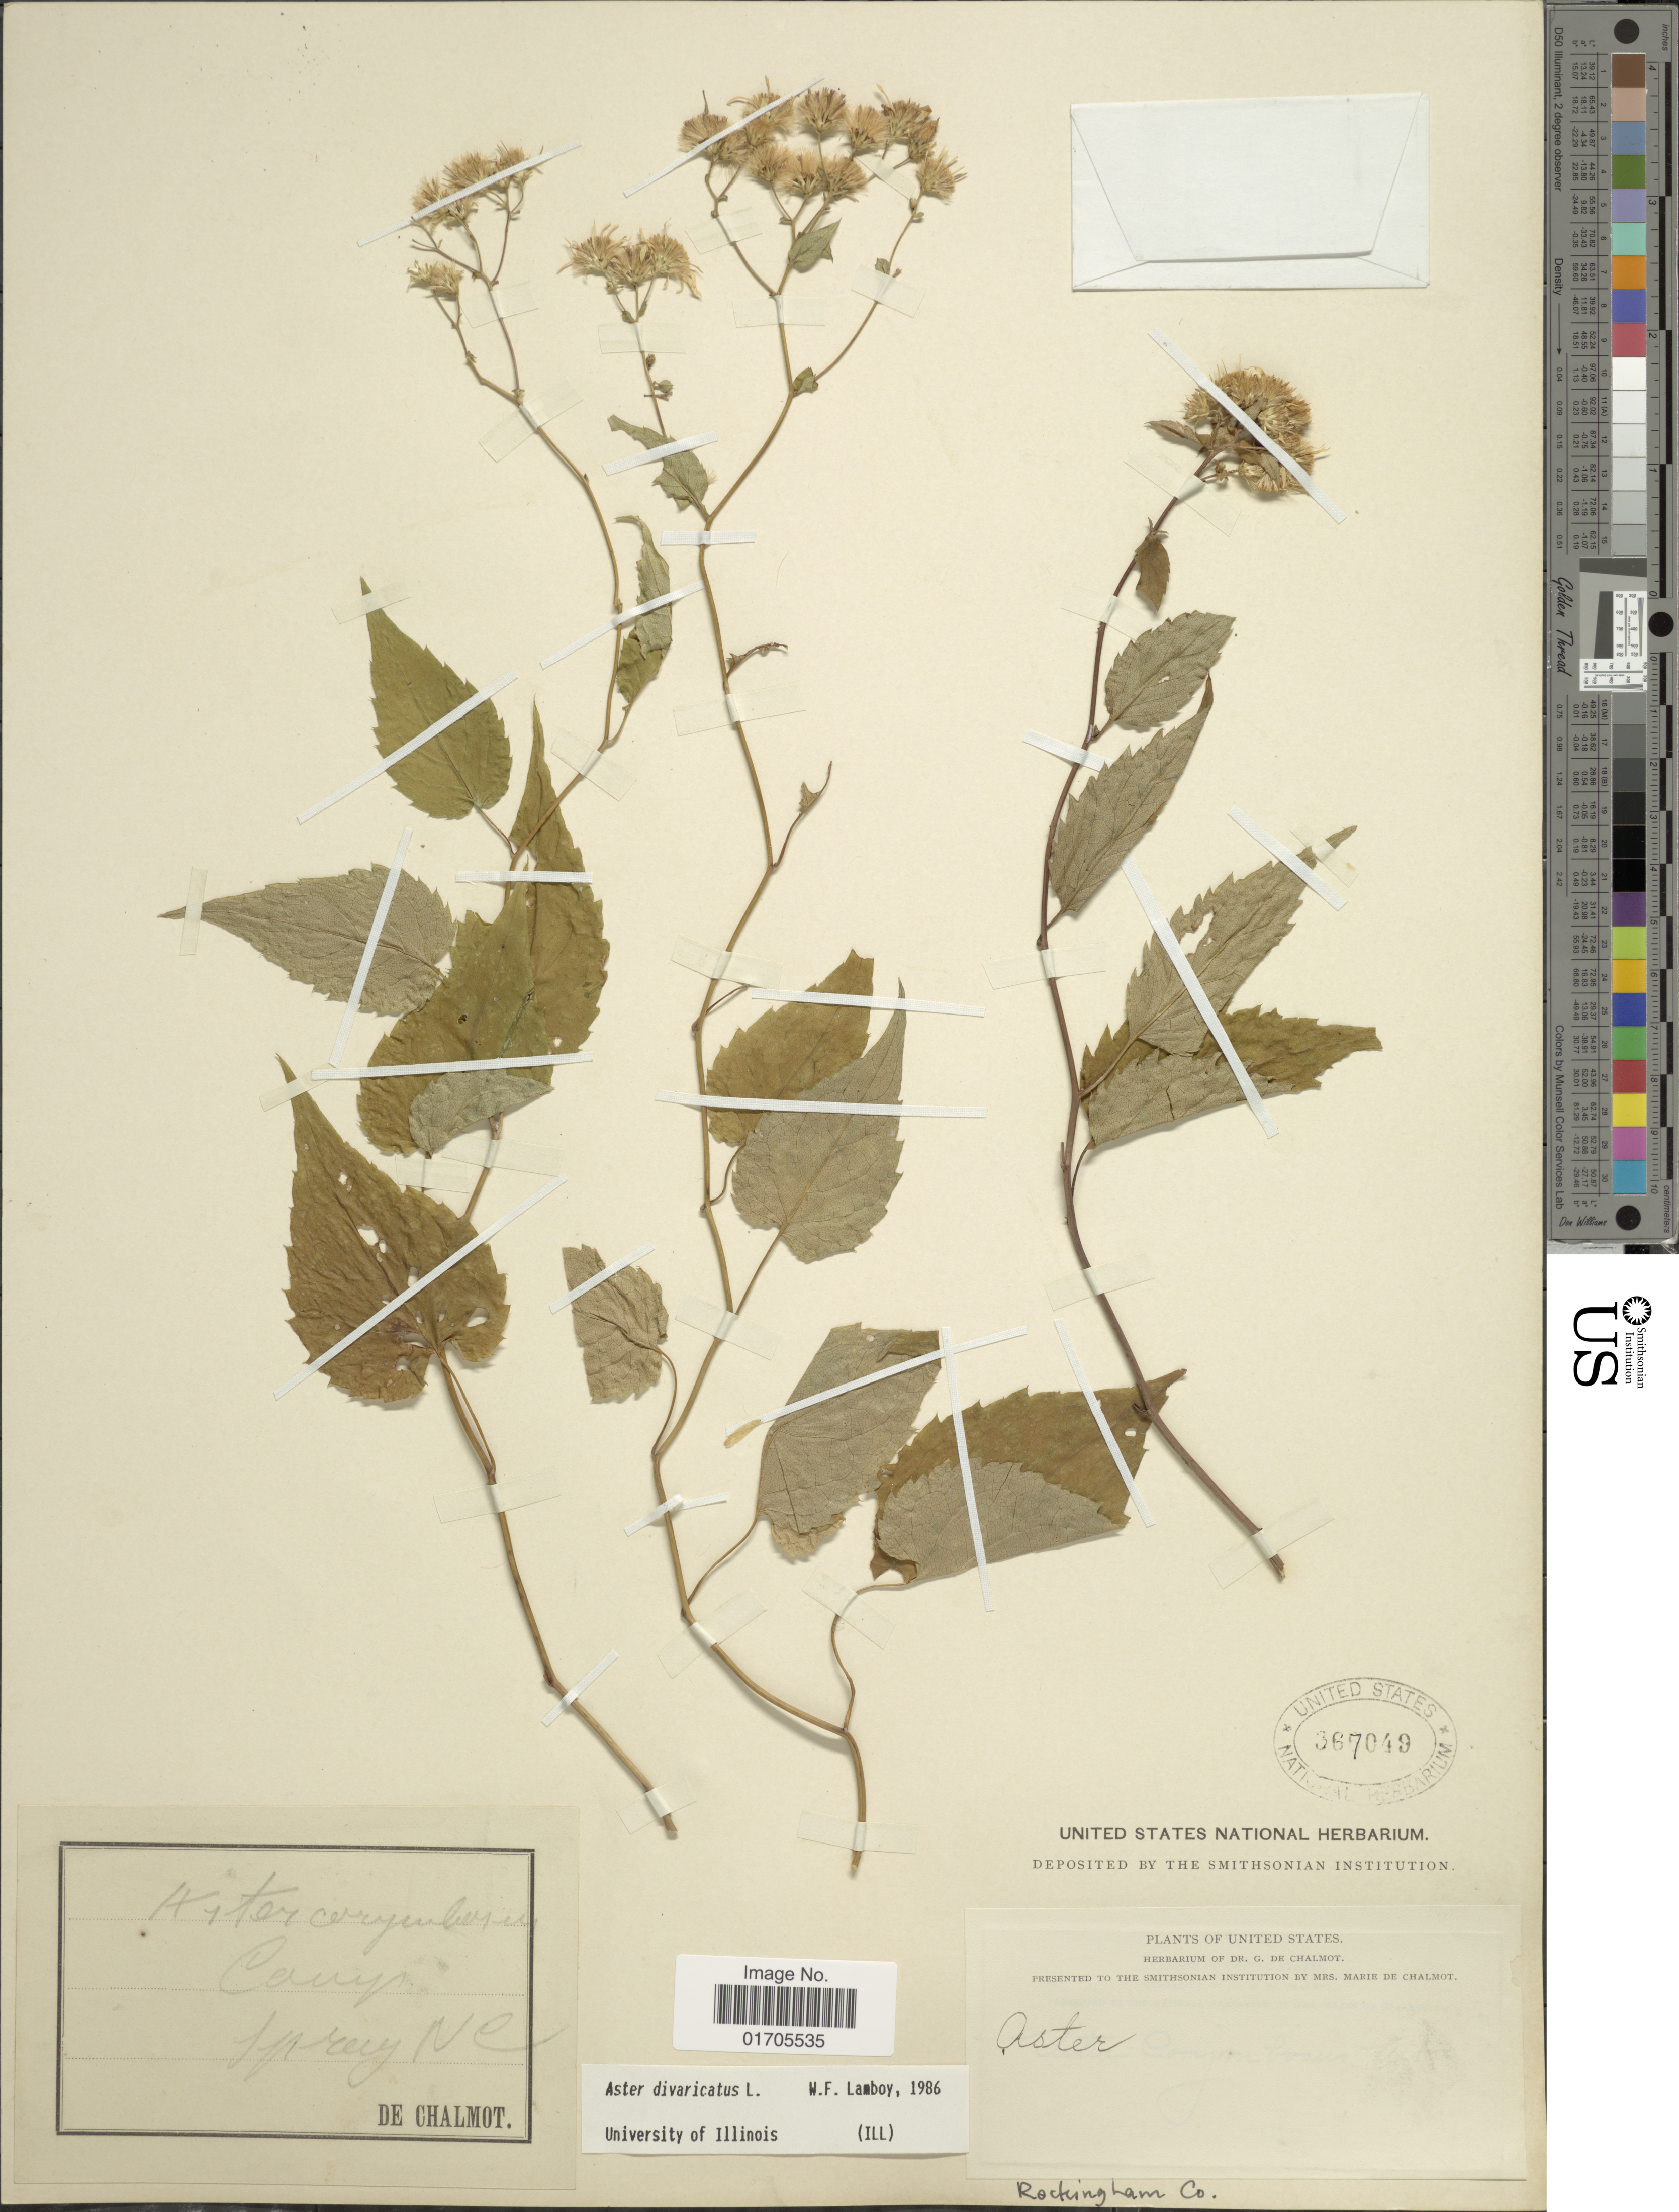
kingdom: Plantae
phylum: Tracheophyta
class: Magnoliopsida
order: Asterales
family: Asteraceae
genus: Eurybia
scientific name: Eurybia divaricata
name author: (L.) G.L. Nesom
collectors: G. de Chalmot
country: United States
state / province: North Carolina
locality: Camp, Spray N.C. Rockingham Co.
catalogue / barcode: US 367049